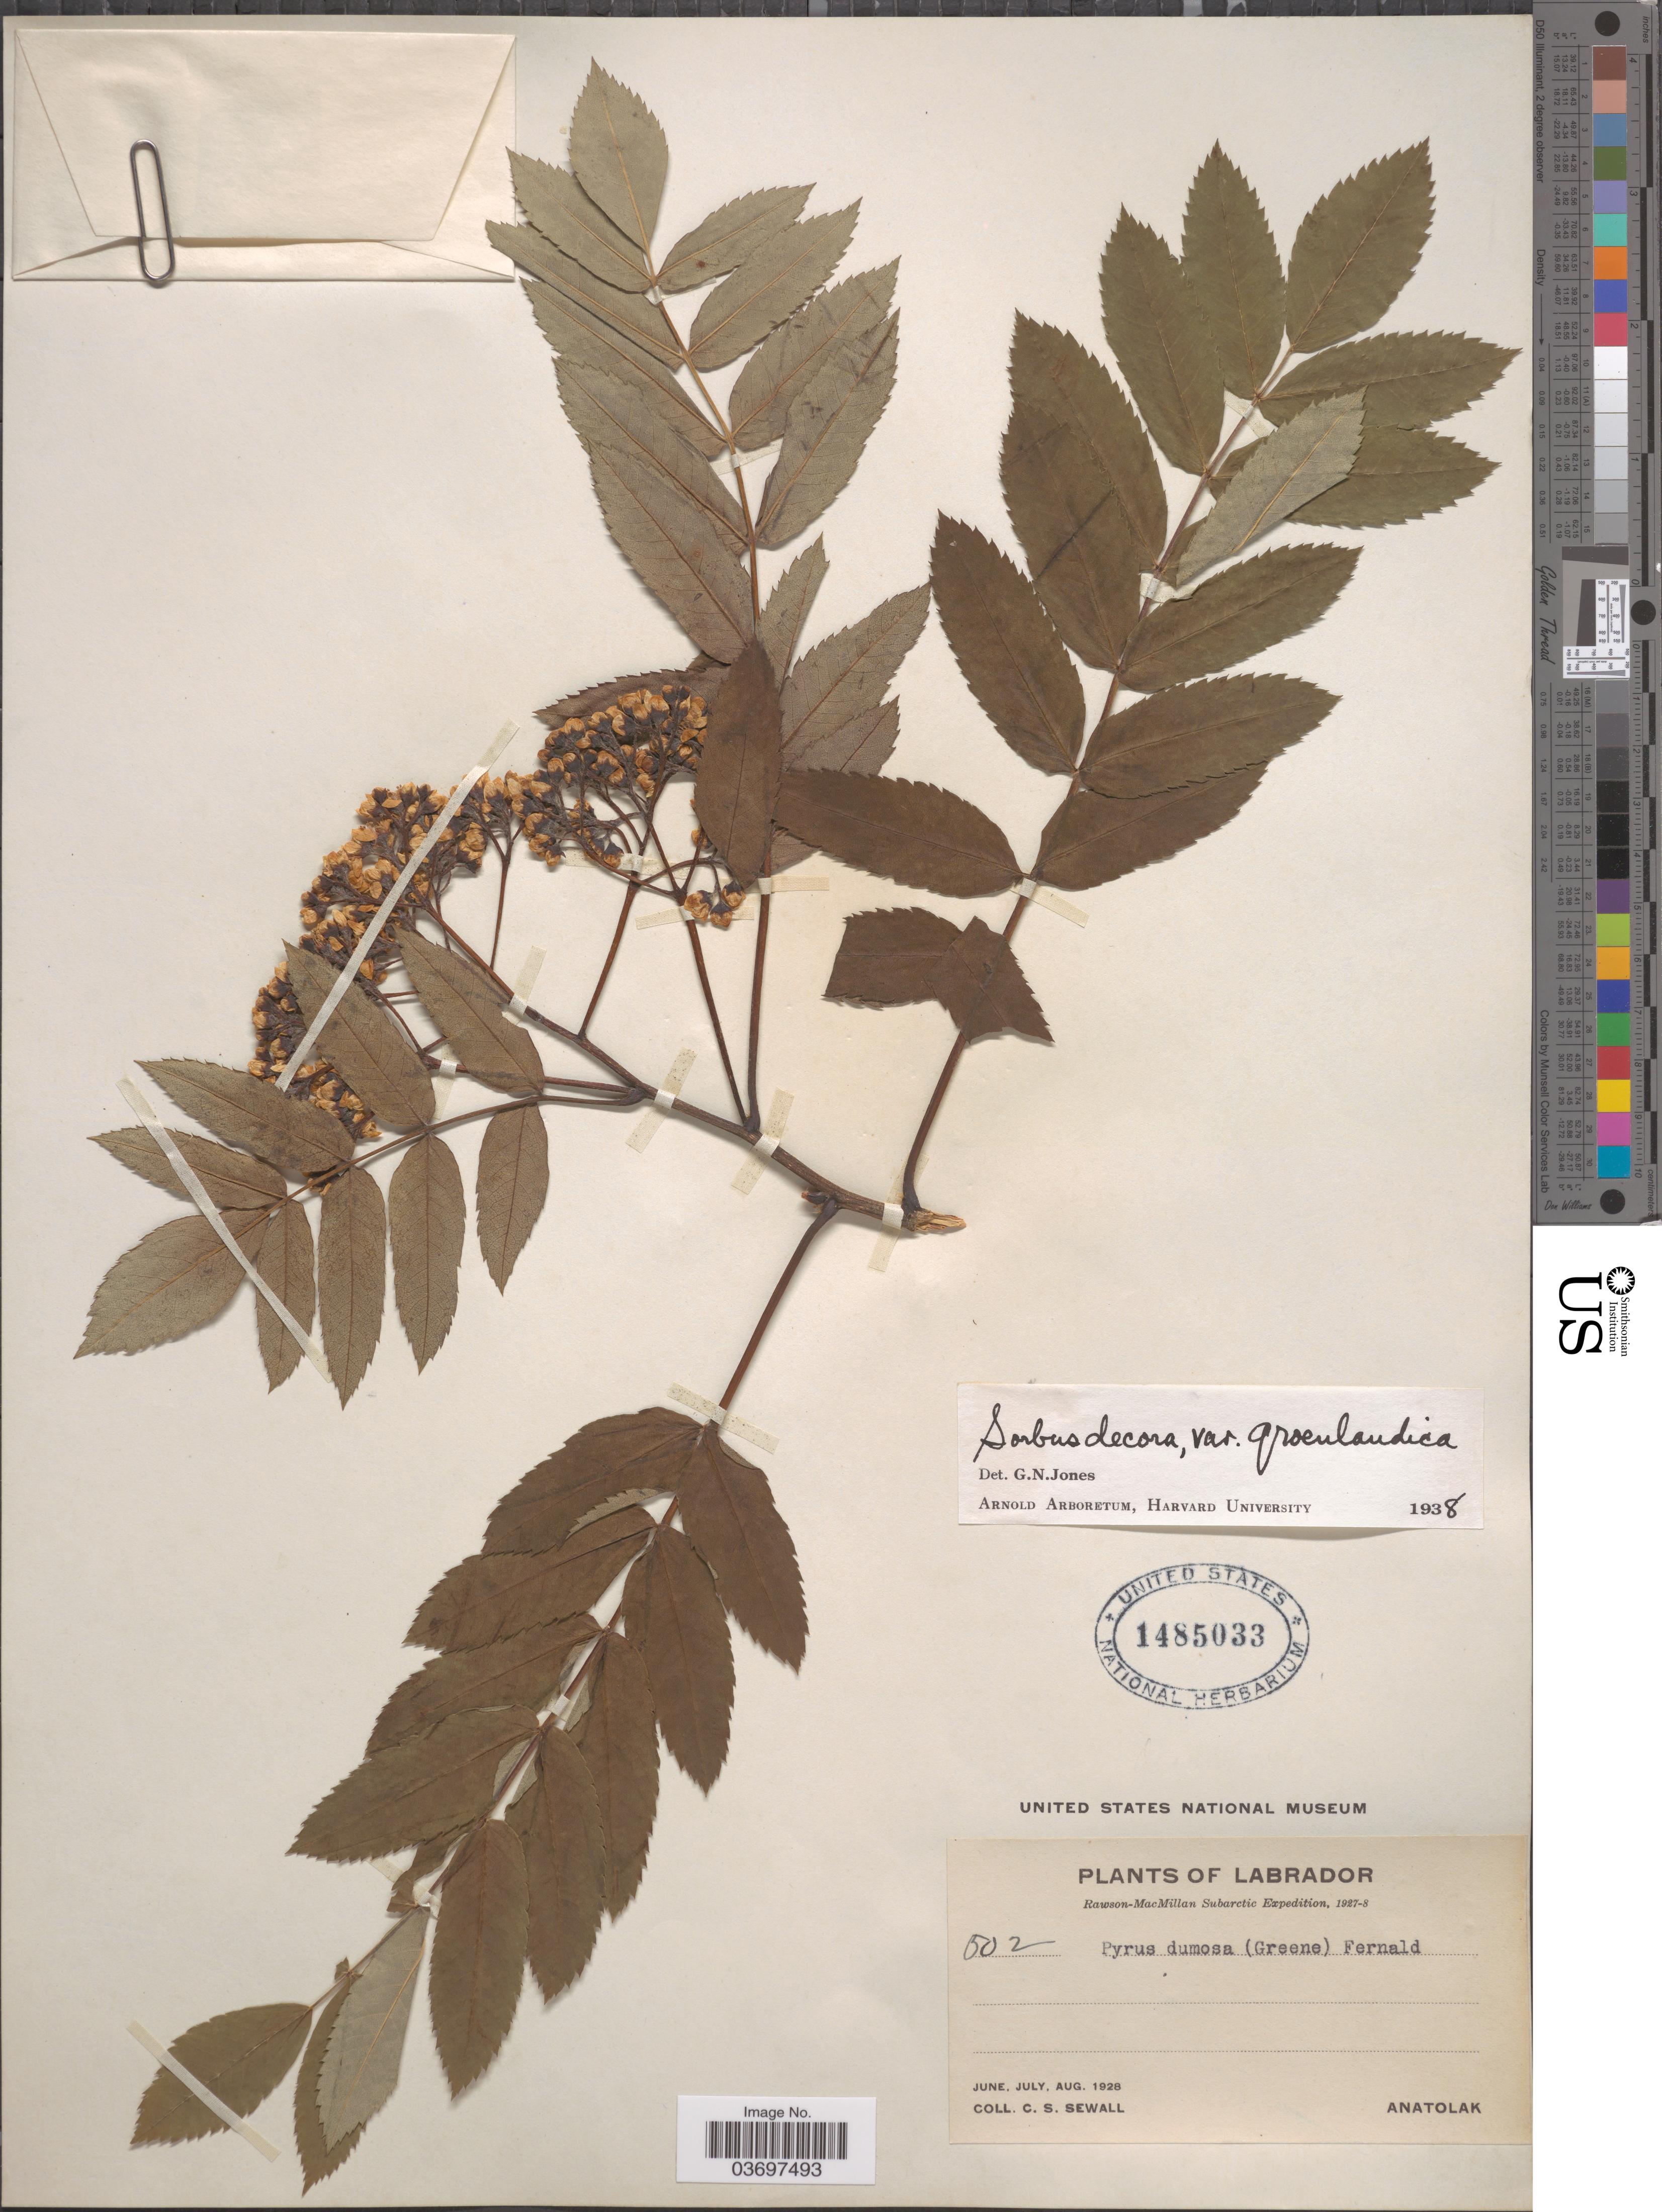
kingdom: Plantae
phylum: Tracheophyta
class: Magnoliopsida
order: Rosales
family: Rosaceae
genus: Sorbus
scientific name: Sorbus decora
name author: (Sarg.) C.K. Schneid.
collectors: C. Sewall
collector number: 502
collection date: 1928-06/1928-08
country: Canada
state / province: Newfoundland and Labrador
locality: Labrador. Anatolak.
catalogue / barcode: US 1485033